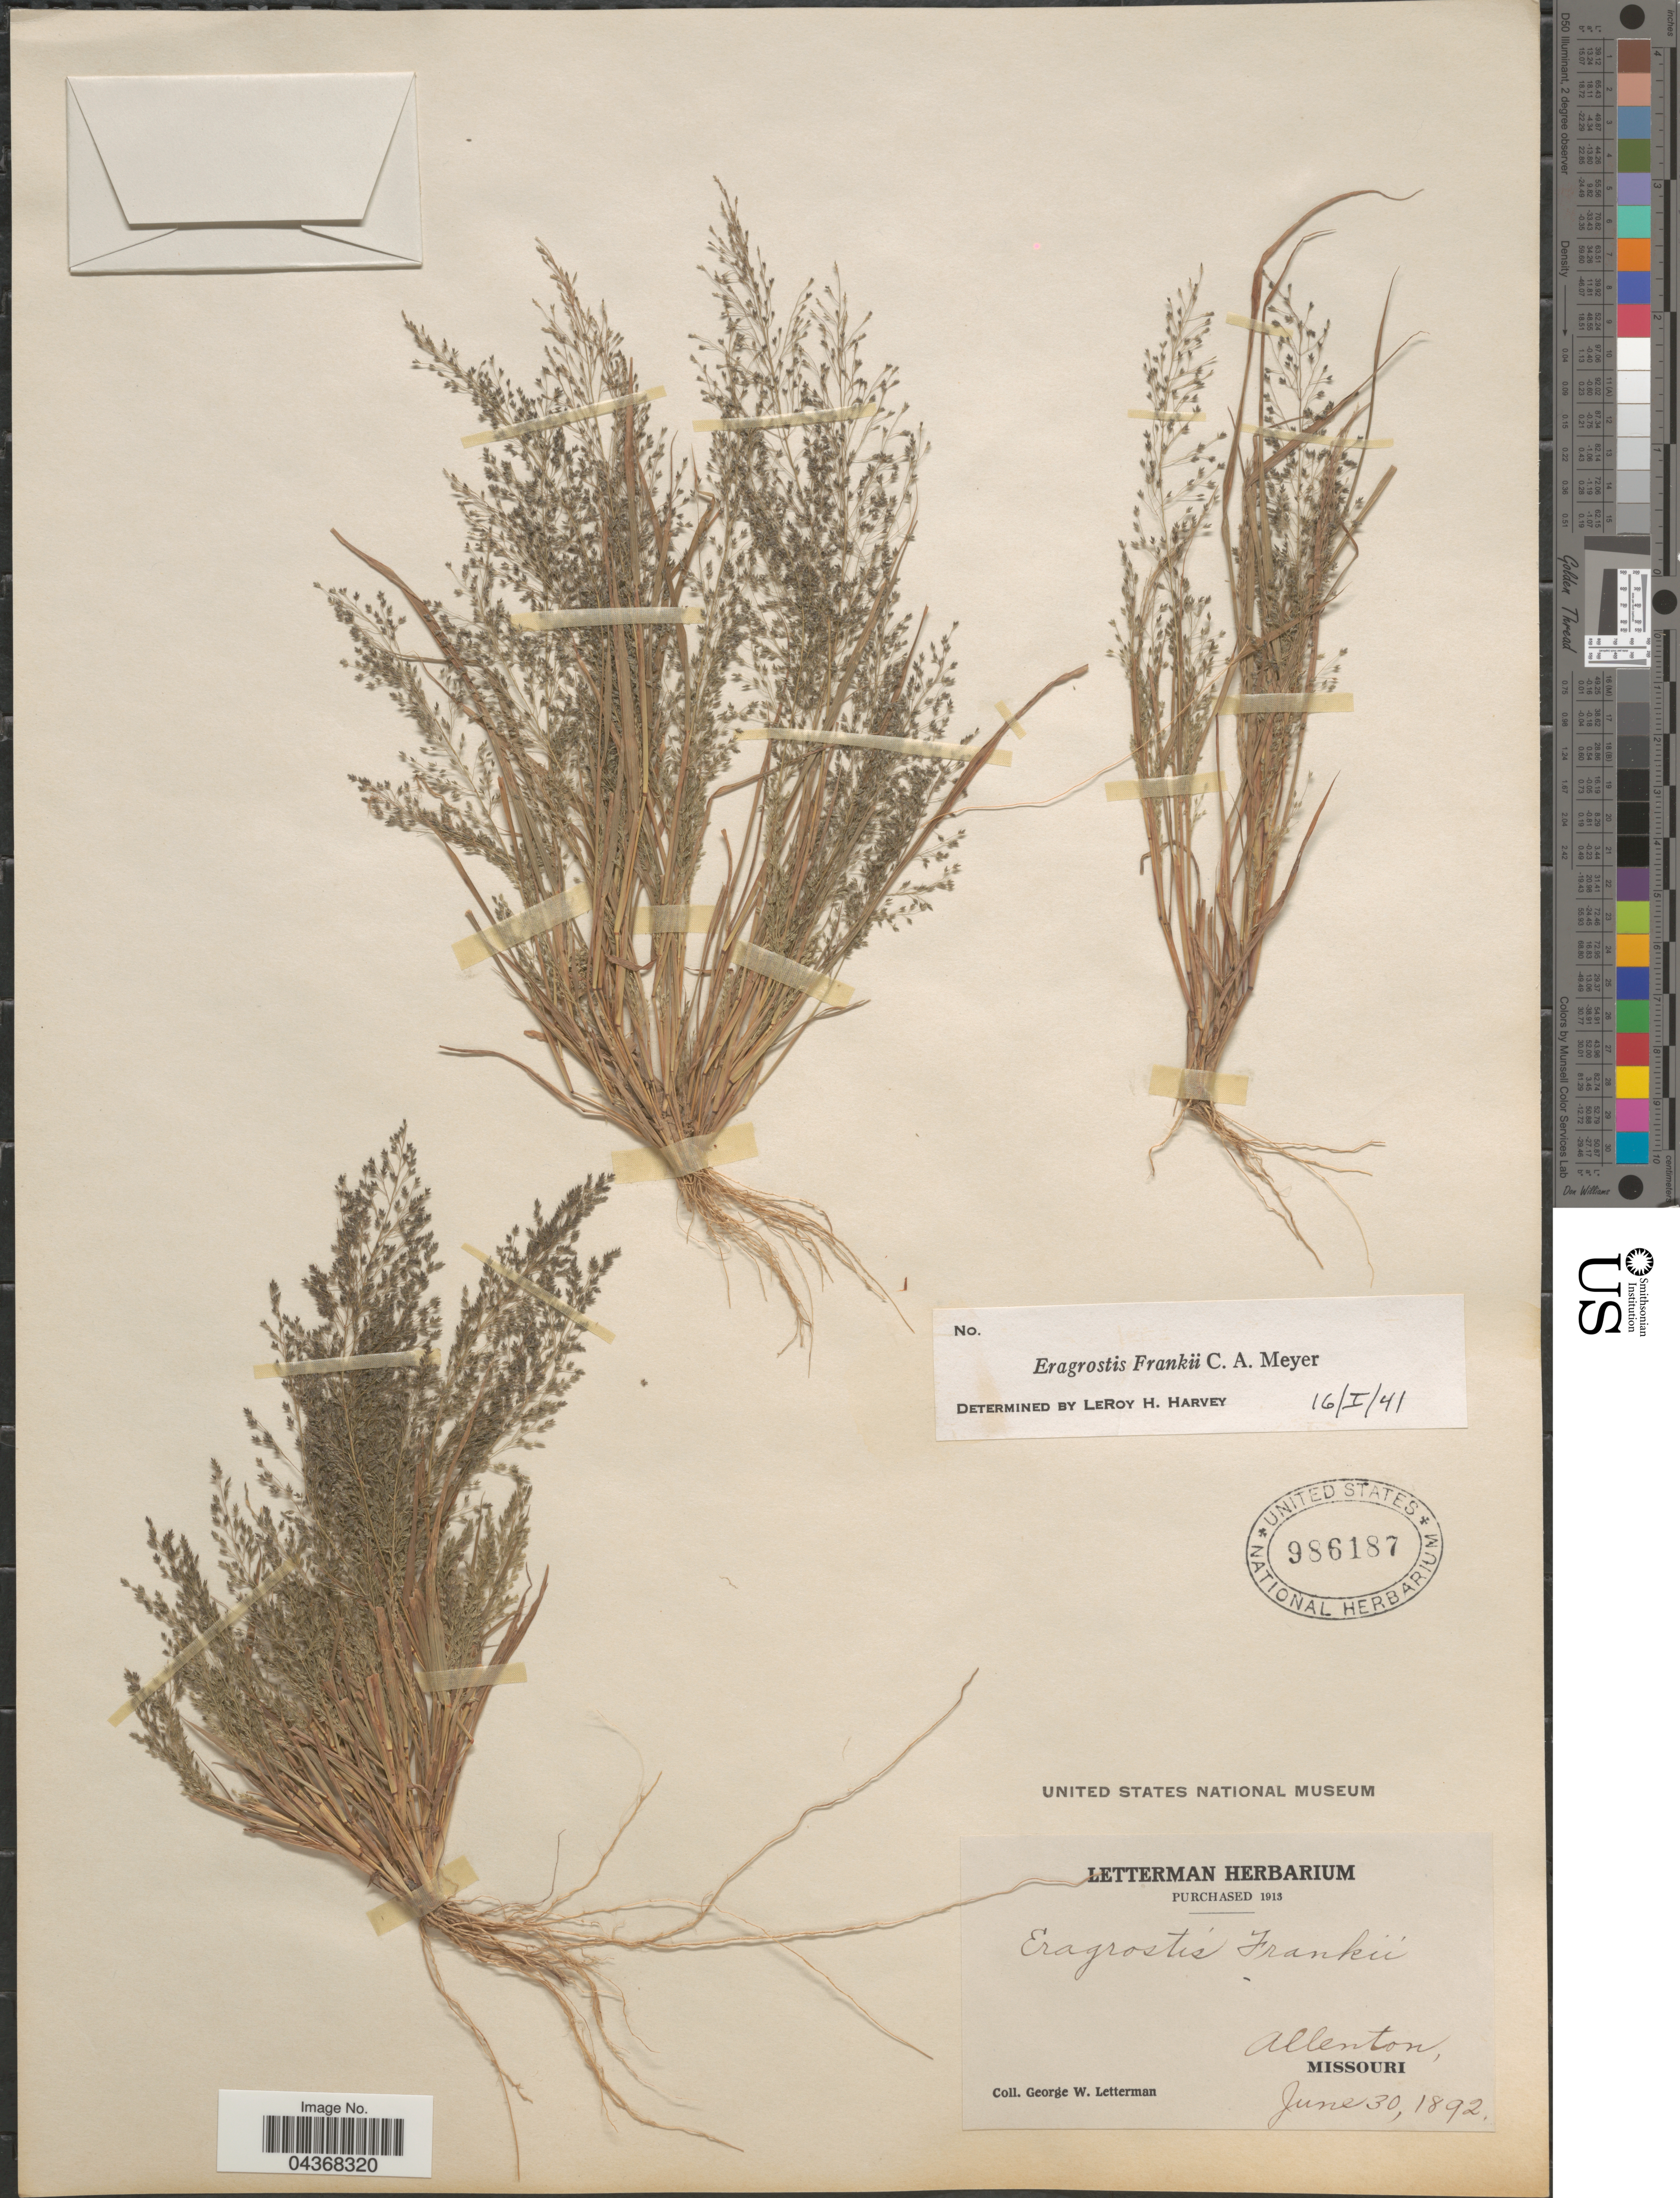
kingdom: Plantae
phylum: Tracheophyta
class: Liliopsida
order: Poales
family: Poaceae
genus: Eragrostis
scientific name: Eragrostis frankii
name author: C.A. Mey. ex Steud.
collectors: G. W. Letterman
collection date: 1892-06-30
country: United States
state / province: Missouri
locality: Allenton.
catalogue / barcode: US 986187